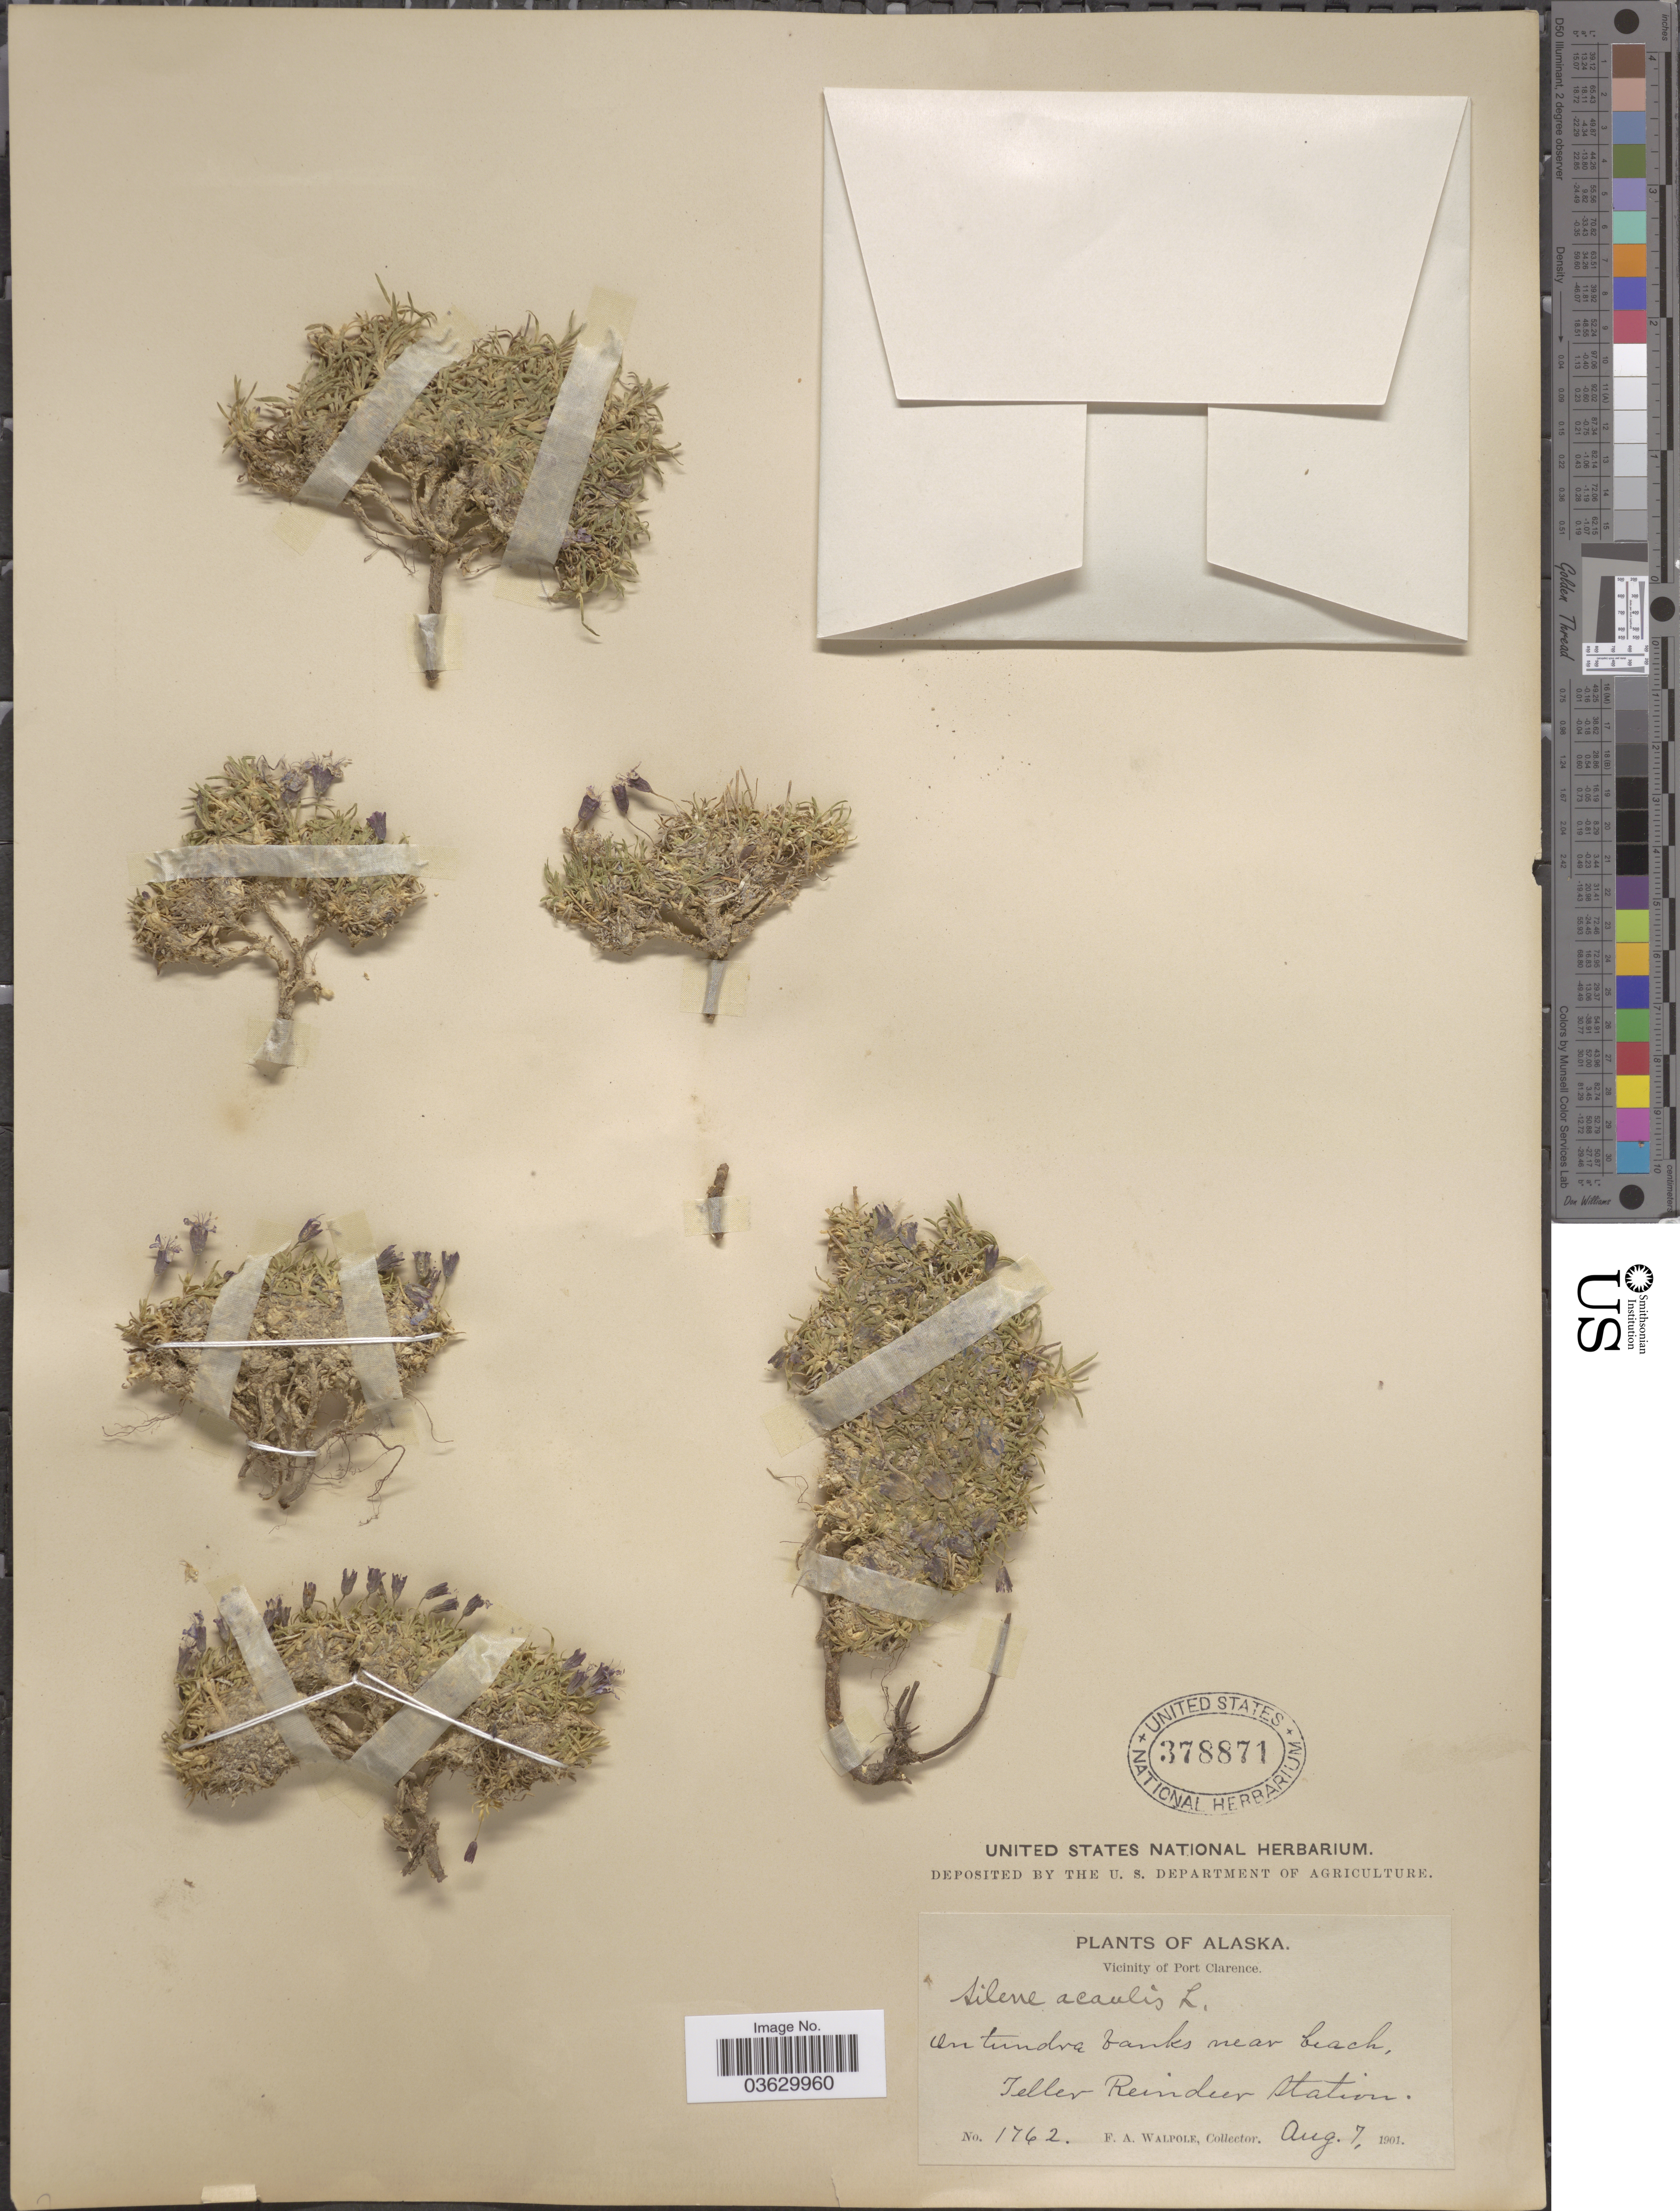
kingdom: Plantae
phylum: Tracheophyta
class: Magnoliopsida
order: Caryophyllales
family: Caryophyllaceae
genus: Silene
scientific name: Silene acaulis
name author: (L.) Jacq.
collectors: F. Walpole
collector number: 1762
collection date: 1901-08-07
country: United States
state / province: Alaska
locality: Vicinity of Port Clarence. On tundra banks near beach, Teller Reindeer Station.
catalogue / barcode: US 378871